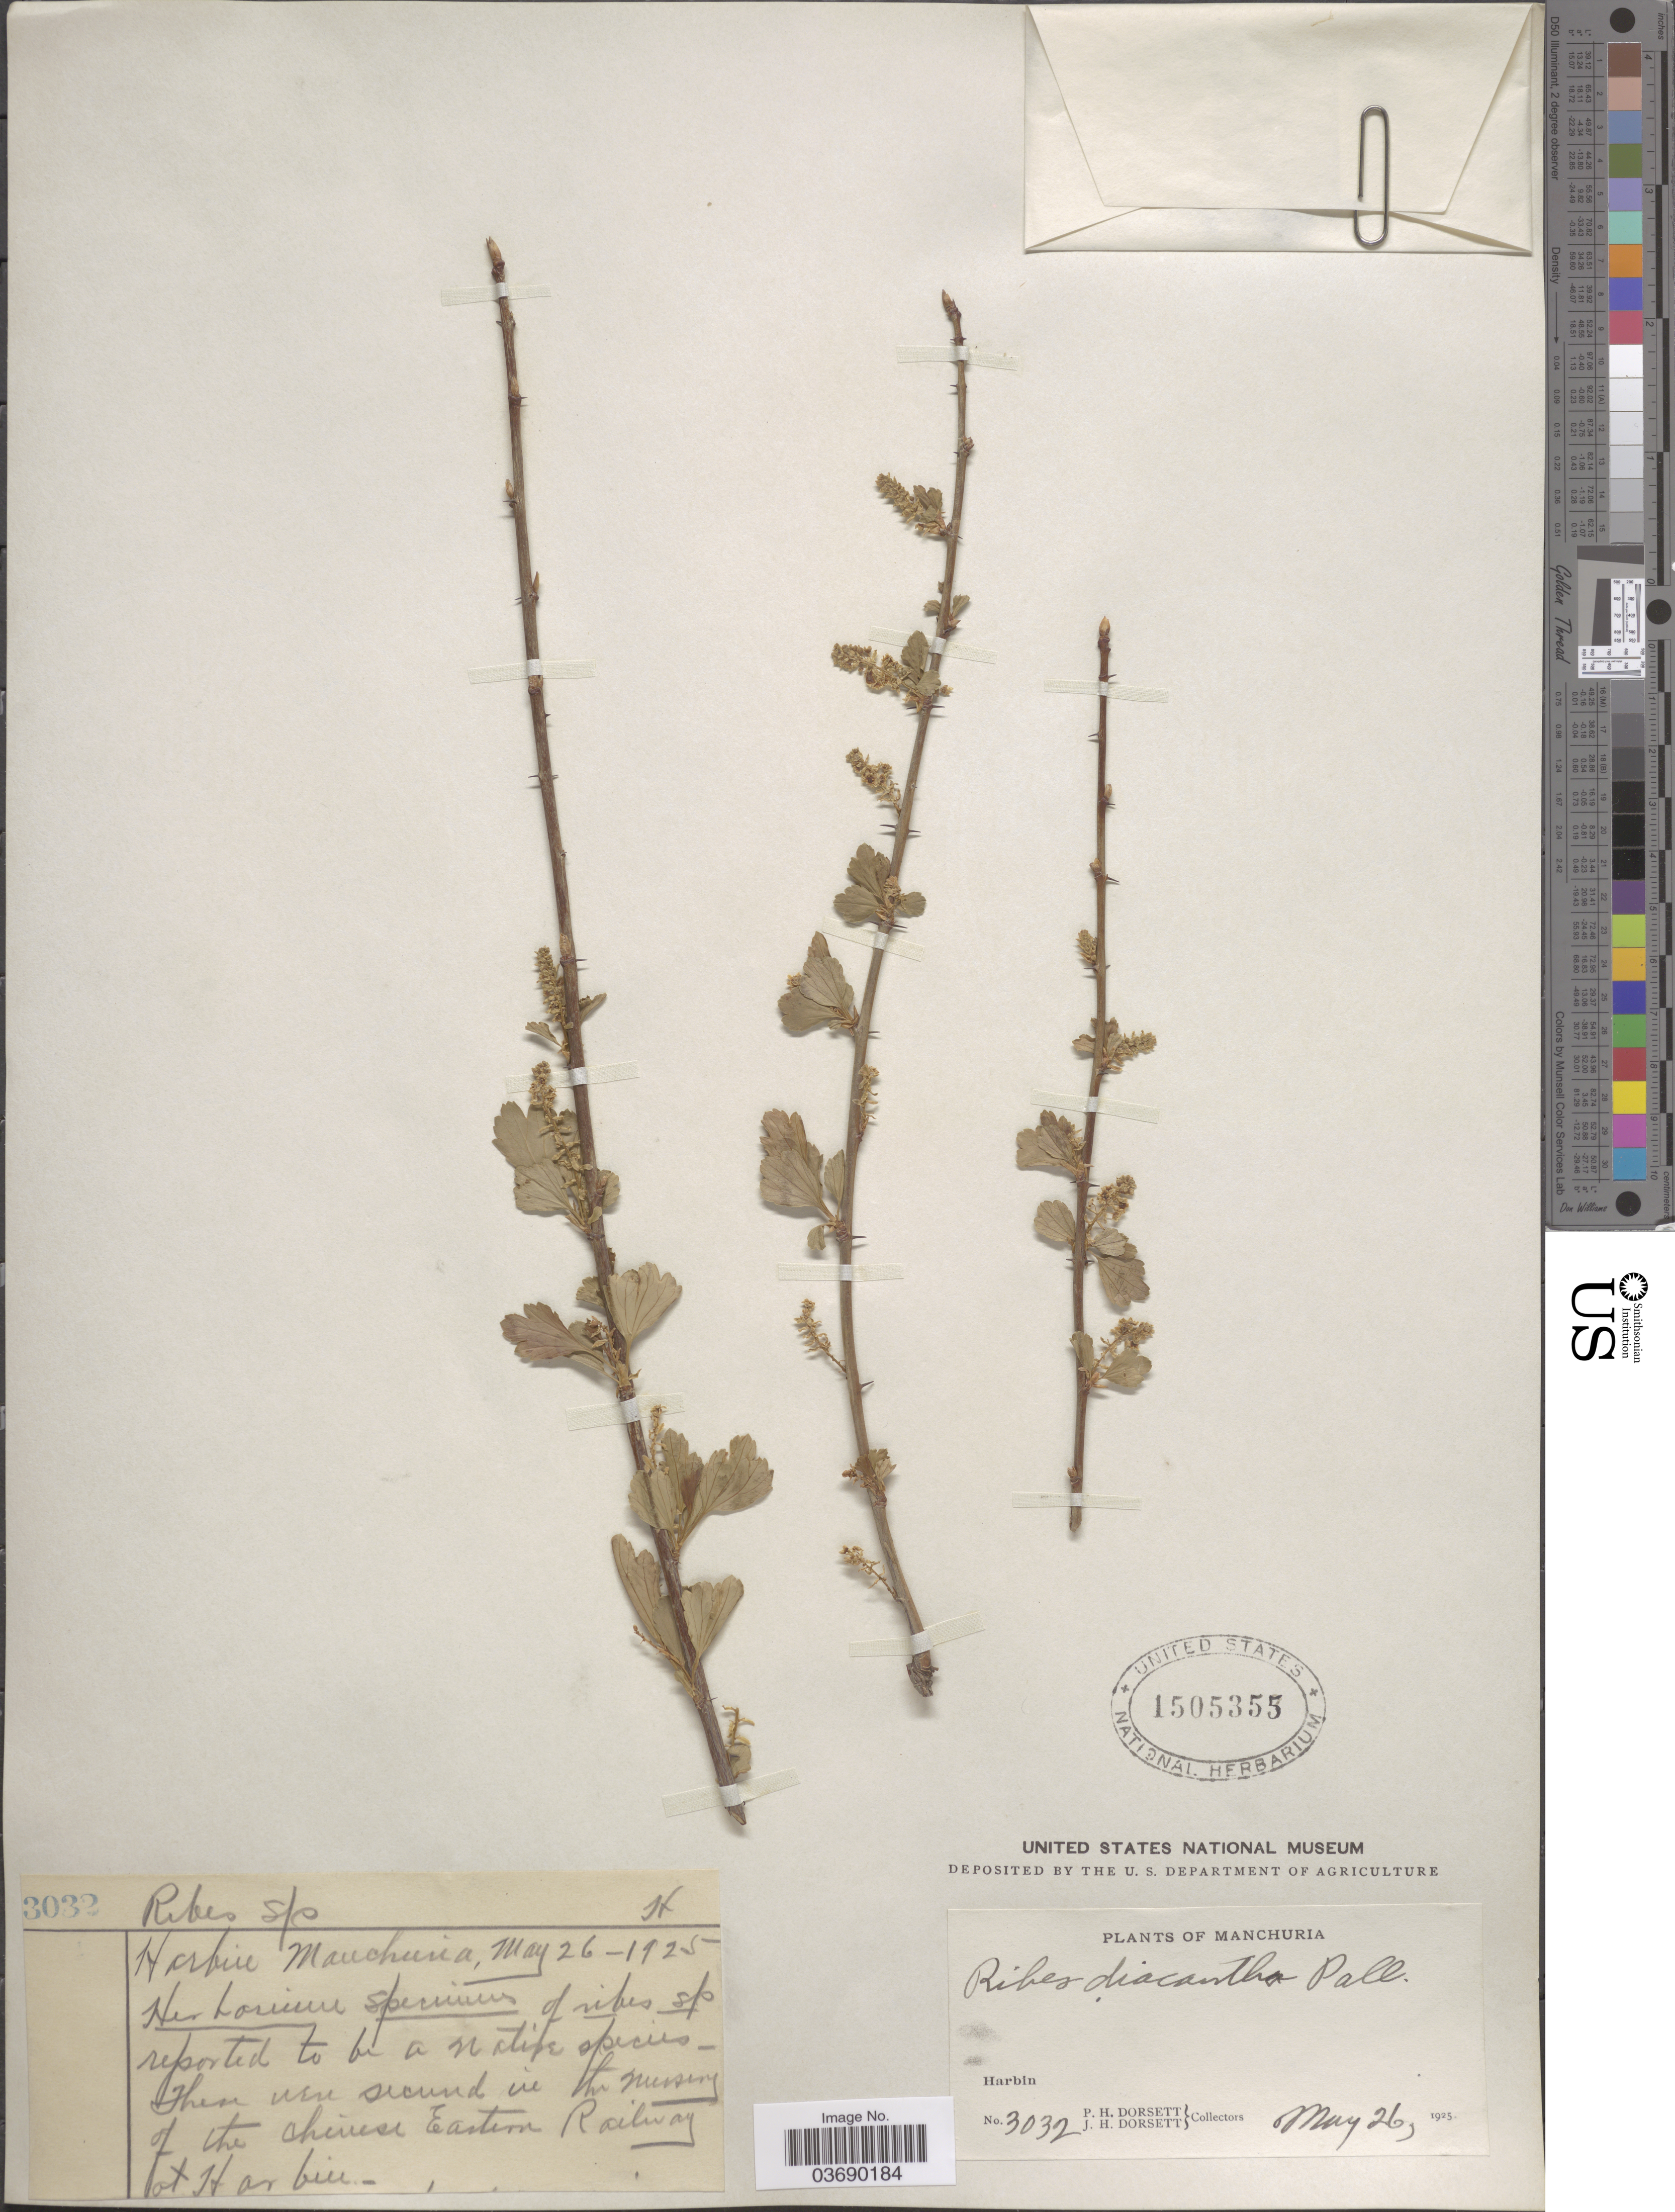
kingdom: Plantae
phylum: Tracheophyta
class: Magnoliopsida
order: Saxifragales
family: Grossulariaceae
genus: Ribes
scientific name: Ribes diacantha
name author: Pall.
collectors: P. H. Dorsett & J. Dorsett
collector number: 3032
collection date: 1925-05-26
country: China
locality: Manchuria. Harbin. Nursery of the Chinese Eastern Railway at Harbin.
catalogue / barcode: US 1505355